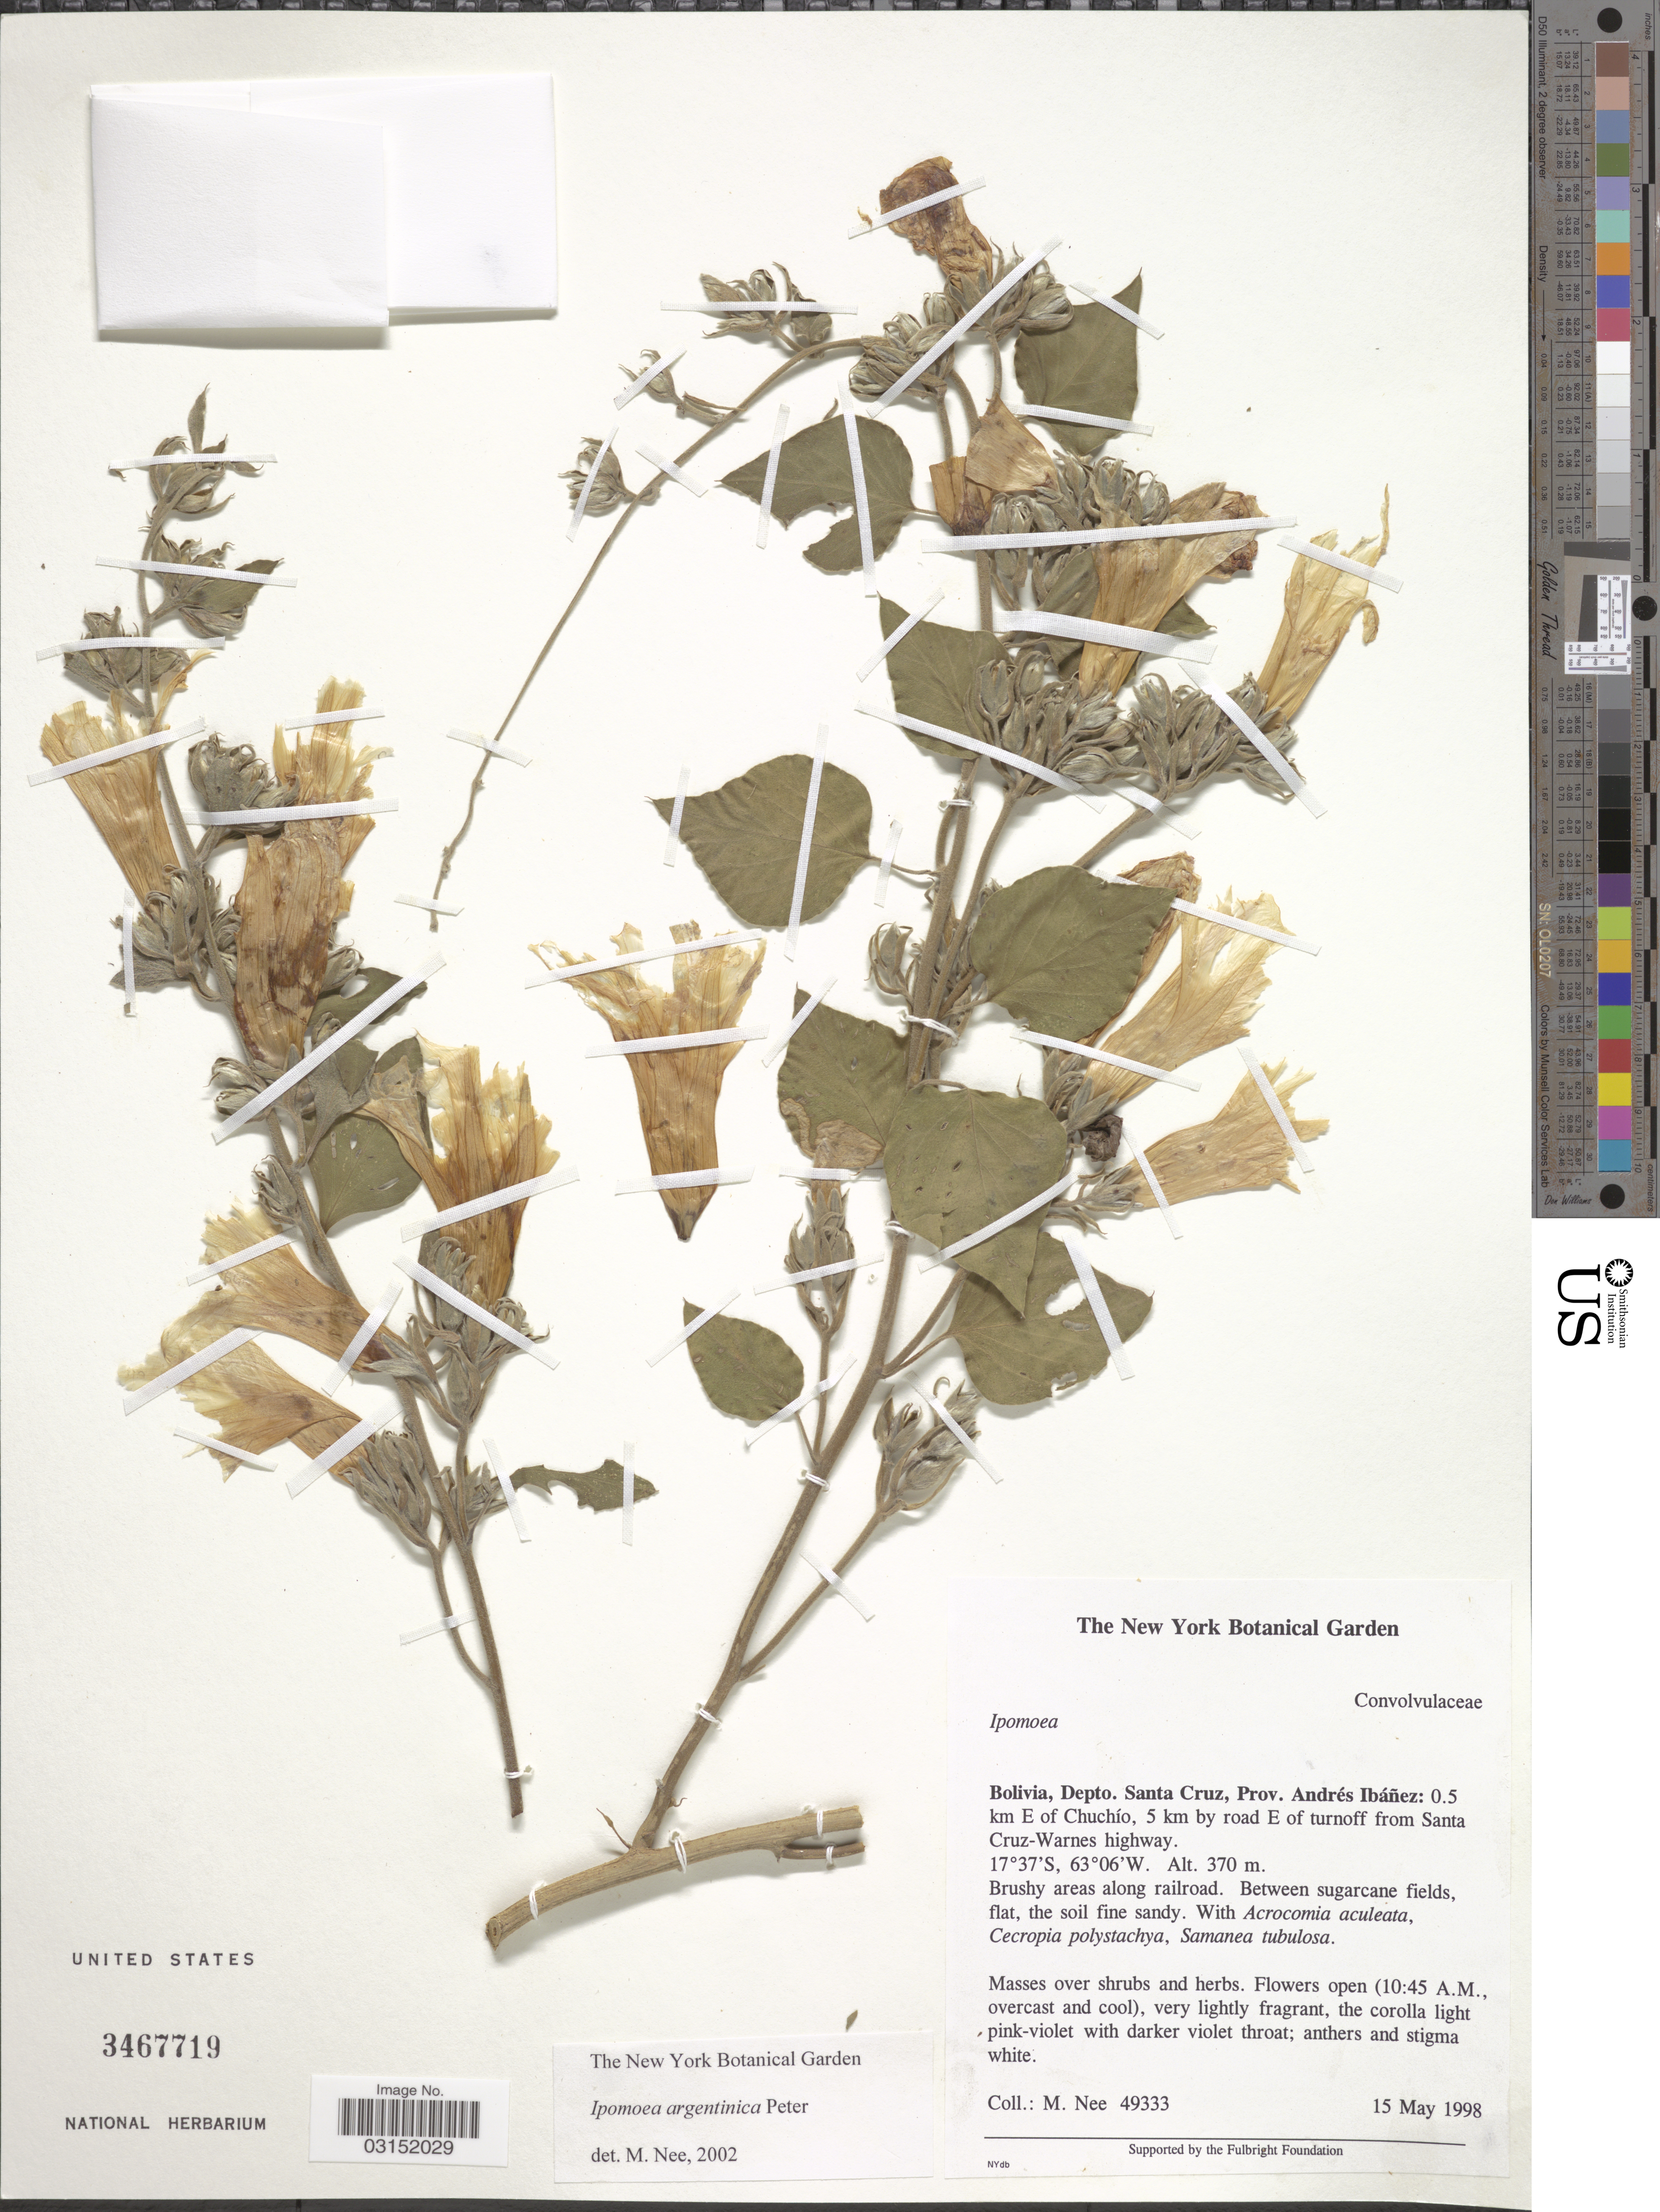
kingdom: Plantae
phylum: Tracheophyta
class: Magnoliopsida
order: Solanales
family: Convolvulaceae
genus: Ipomoea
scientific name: Ipomoea argentinica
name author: Peter in Engl. & Prantl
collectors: M. Nee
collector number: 49333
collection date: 1998-05-15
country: Bolivia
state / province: Santa Cruz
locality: Depto. Santa Cruz, Prov. Andrés Ibáñez: 0.5 km E of Chuchío, 5 km by road E of turnoff from Santa Cruz-Warnes highway.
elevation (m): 370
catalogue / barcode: US 3467719